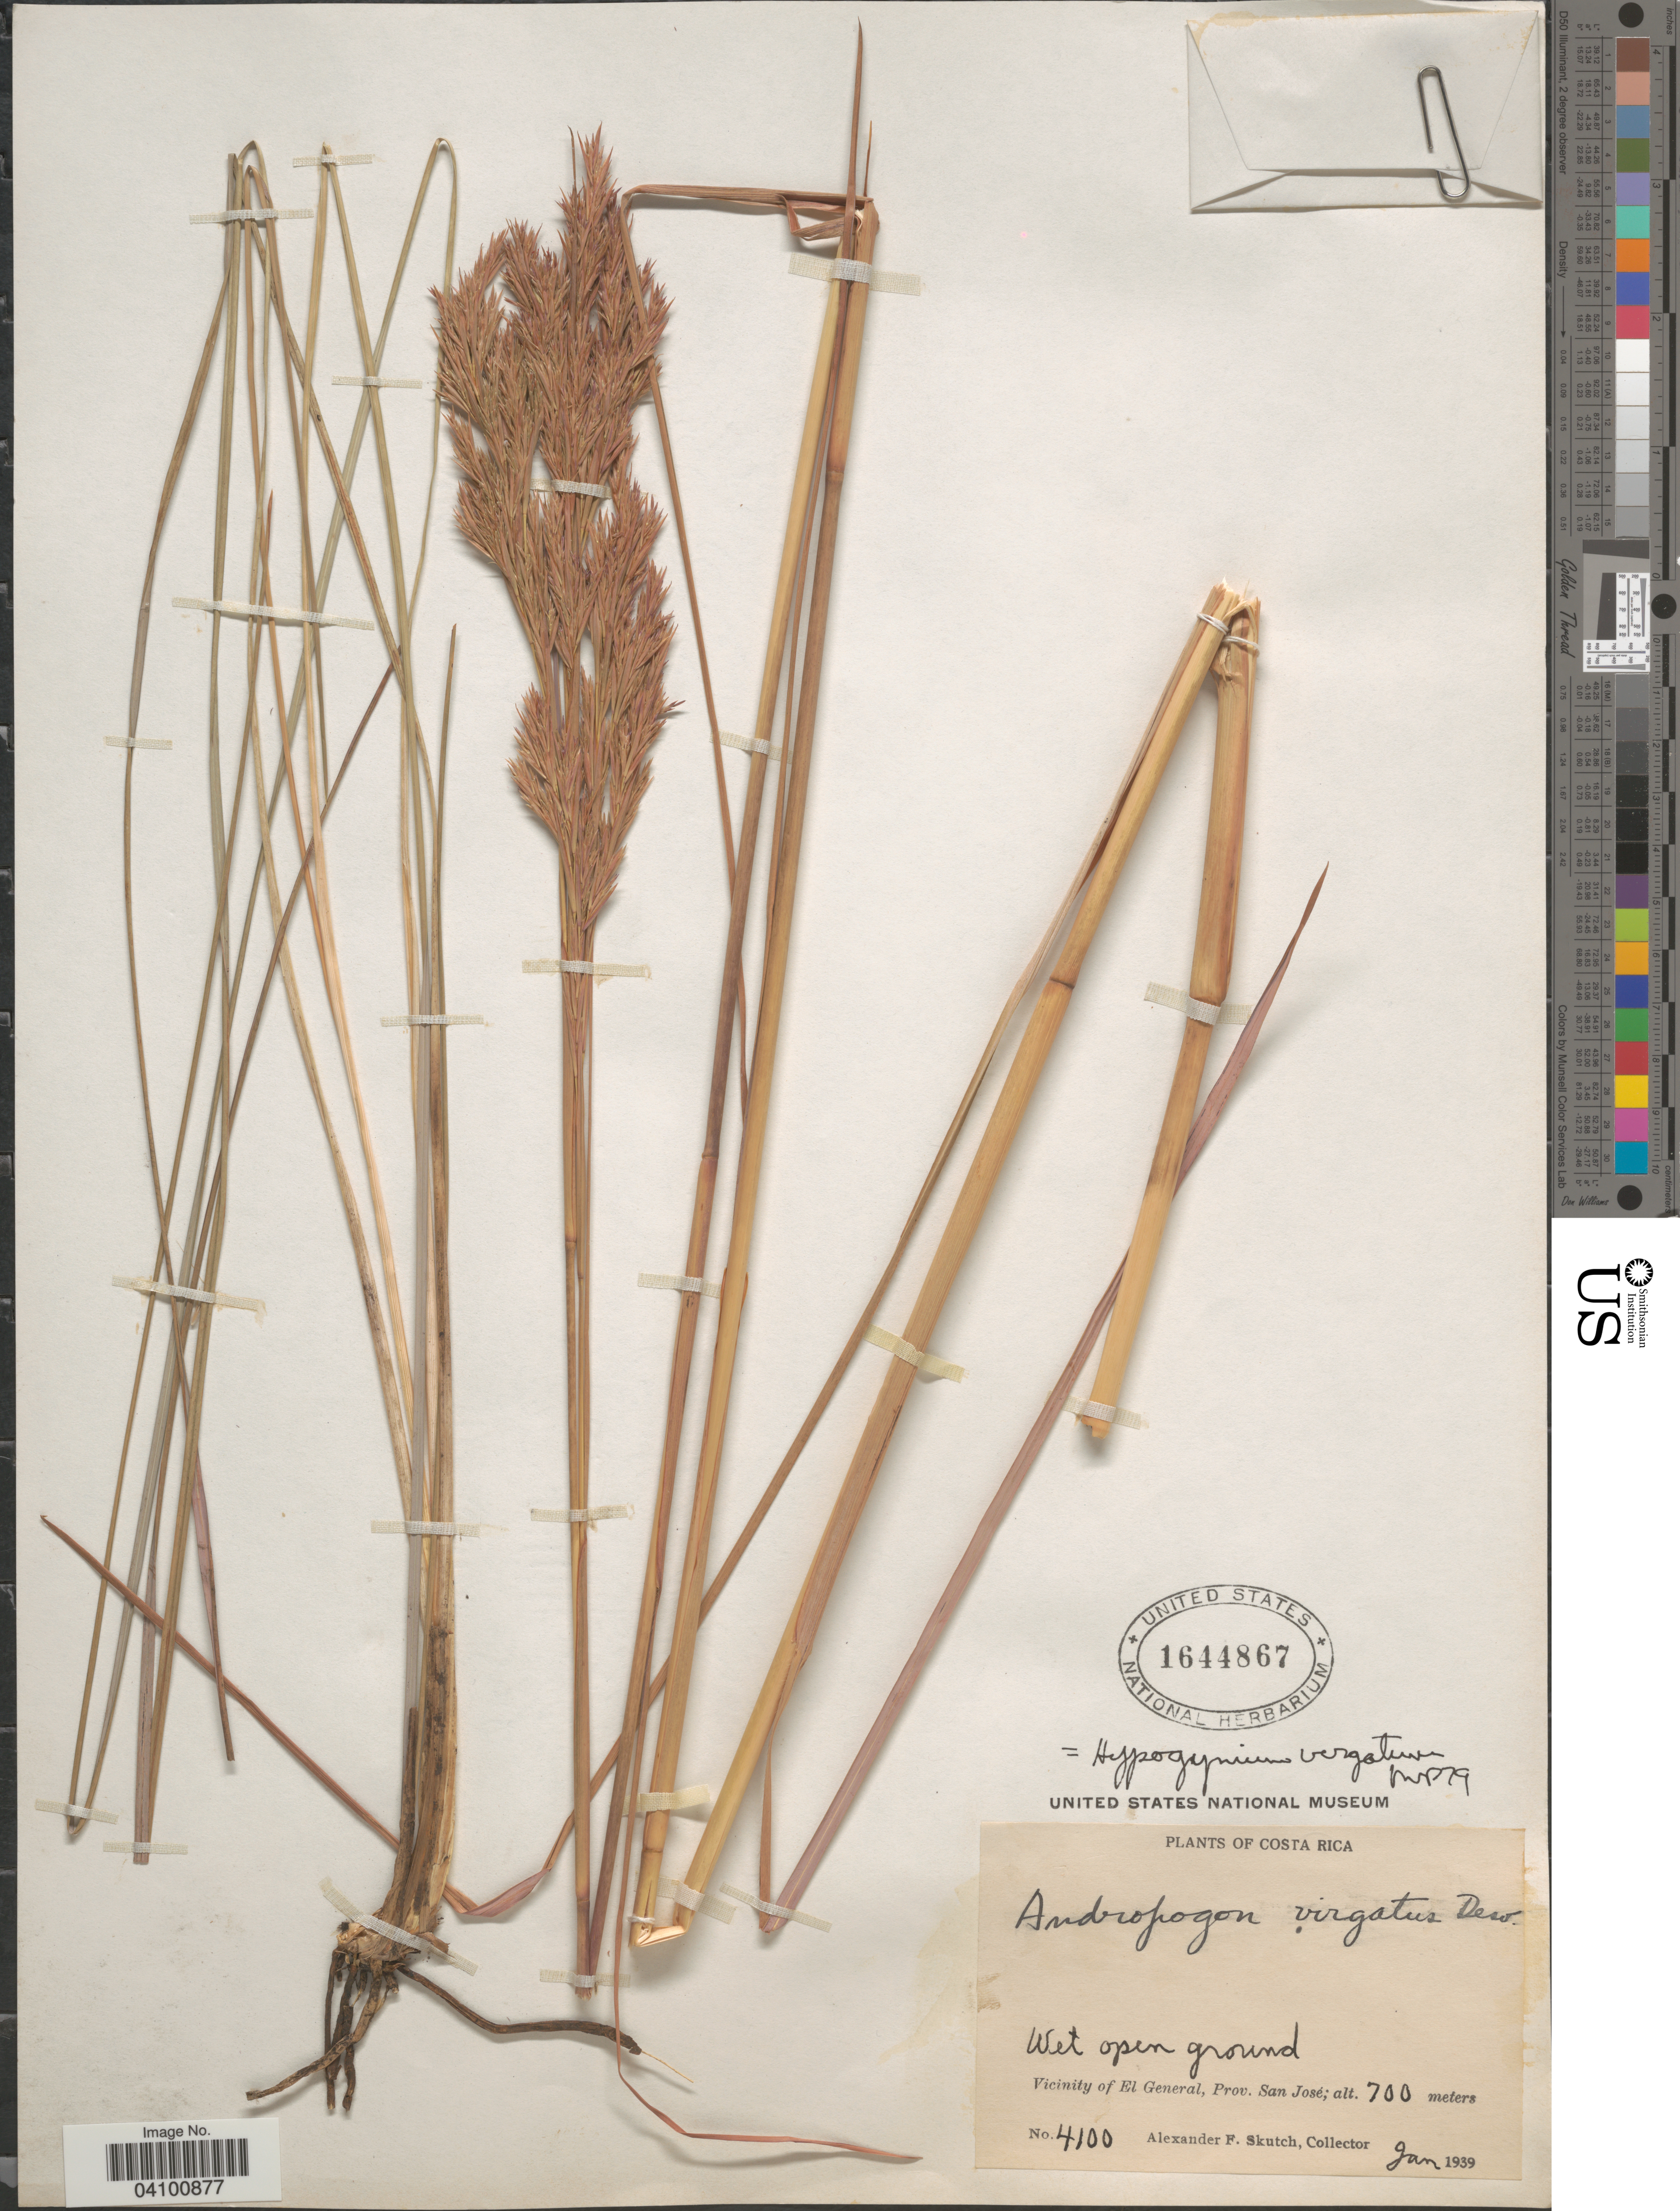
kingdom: Plantae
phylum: Tracheophyta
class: Liliopsida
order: Poales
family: Poaceae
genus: Andropogon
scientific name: Andropogon virgatus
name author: Desv. ex Ham.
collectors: A. F. Skutch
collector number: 4100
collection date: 1939-01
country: Costa Rica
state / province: San José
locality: Vicinity of El General.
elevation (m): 700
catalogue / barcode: US 1644867